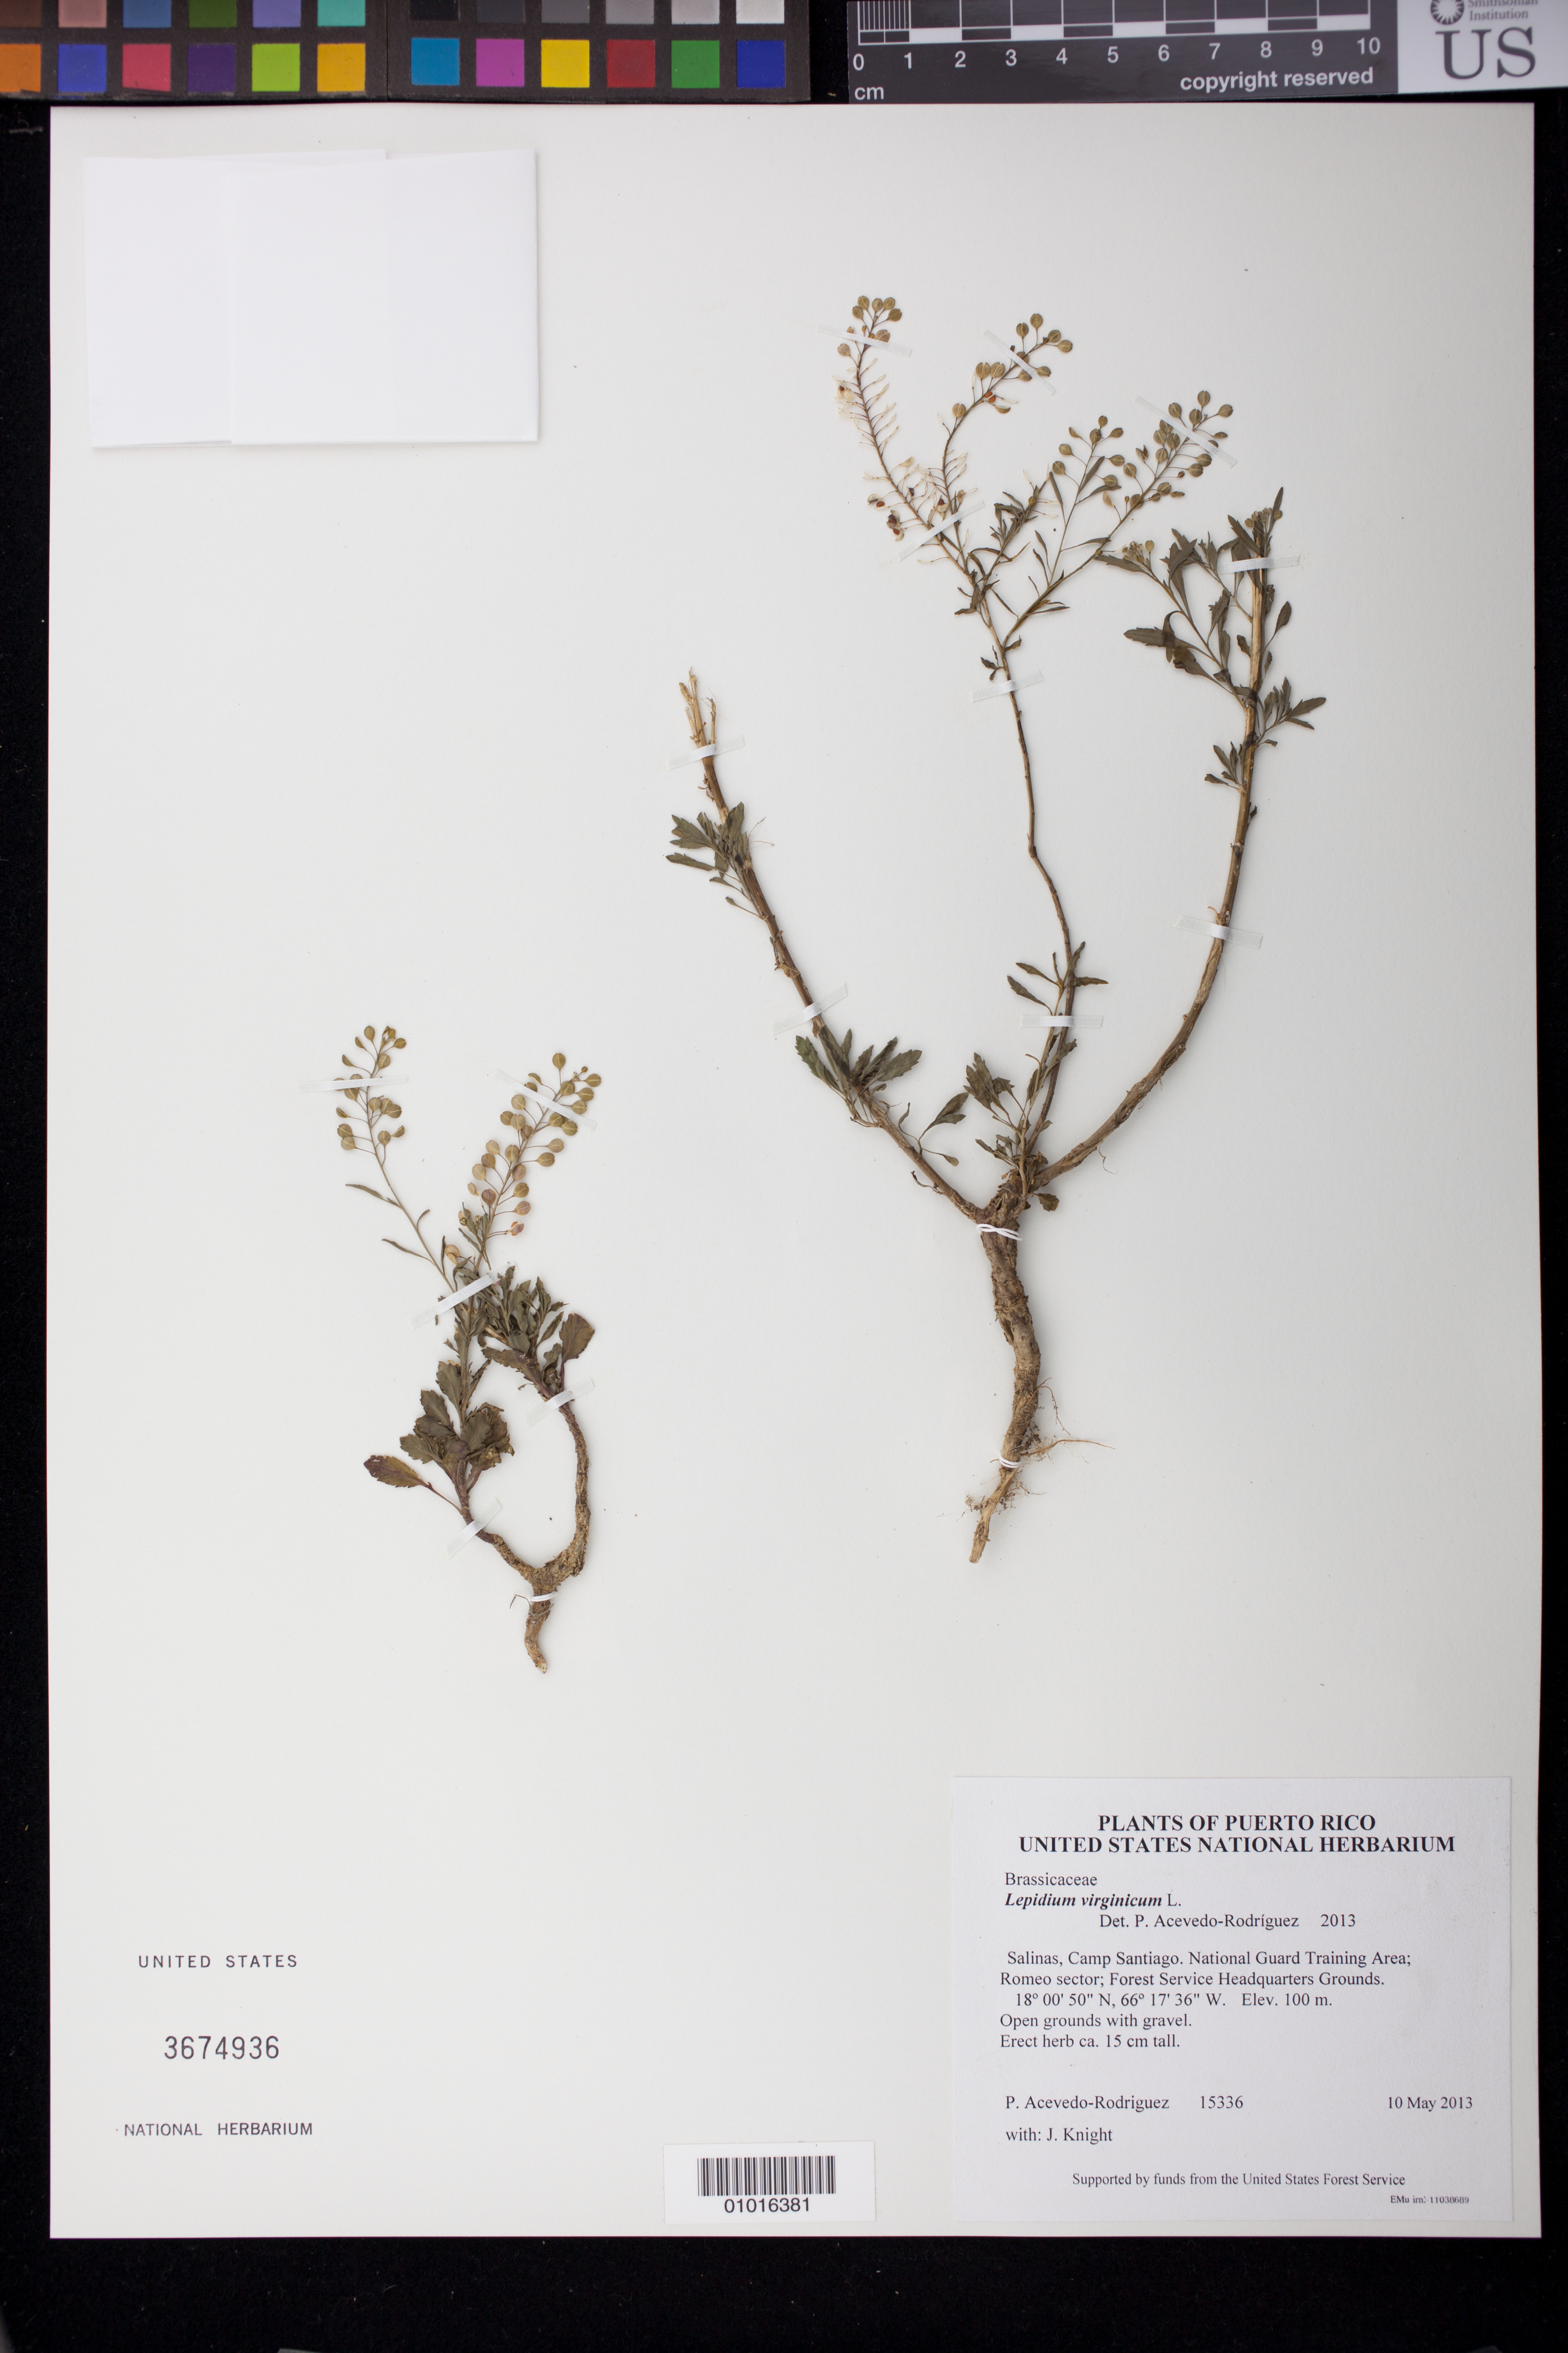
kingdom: Plantae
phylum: Tracheophyta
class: Magnoliopsida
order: Brassicales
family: Brassicaceae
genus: Lepidium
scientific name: Lepidium virginicum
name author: L.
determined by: Acevedo-Rodríguez, P., (BOT), Smithsonian Institution - National Museum of Natural History (UNITED STATES)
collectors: P. Acevedo-Rodr. & J. Knight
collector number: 15336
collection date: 2013-05-10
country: Puerto Rico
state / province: Salinas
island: Puerto Rico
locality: Camp Santiago. National Guard Training Area; Romeo sector; Forest Service Headquarters Grounds.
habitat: Open grounds with gravel.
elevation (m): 100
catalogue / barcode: US 3674936